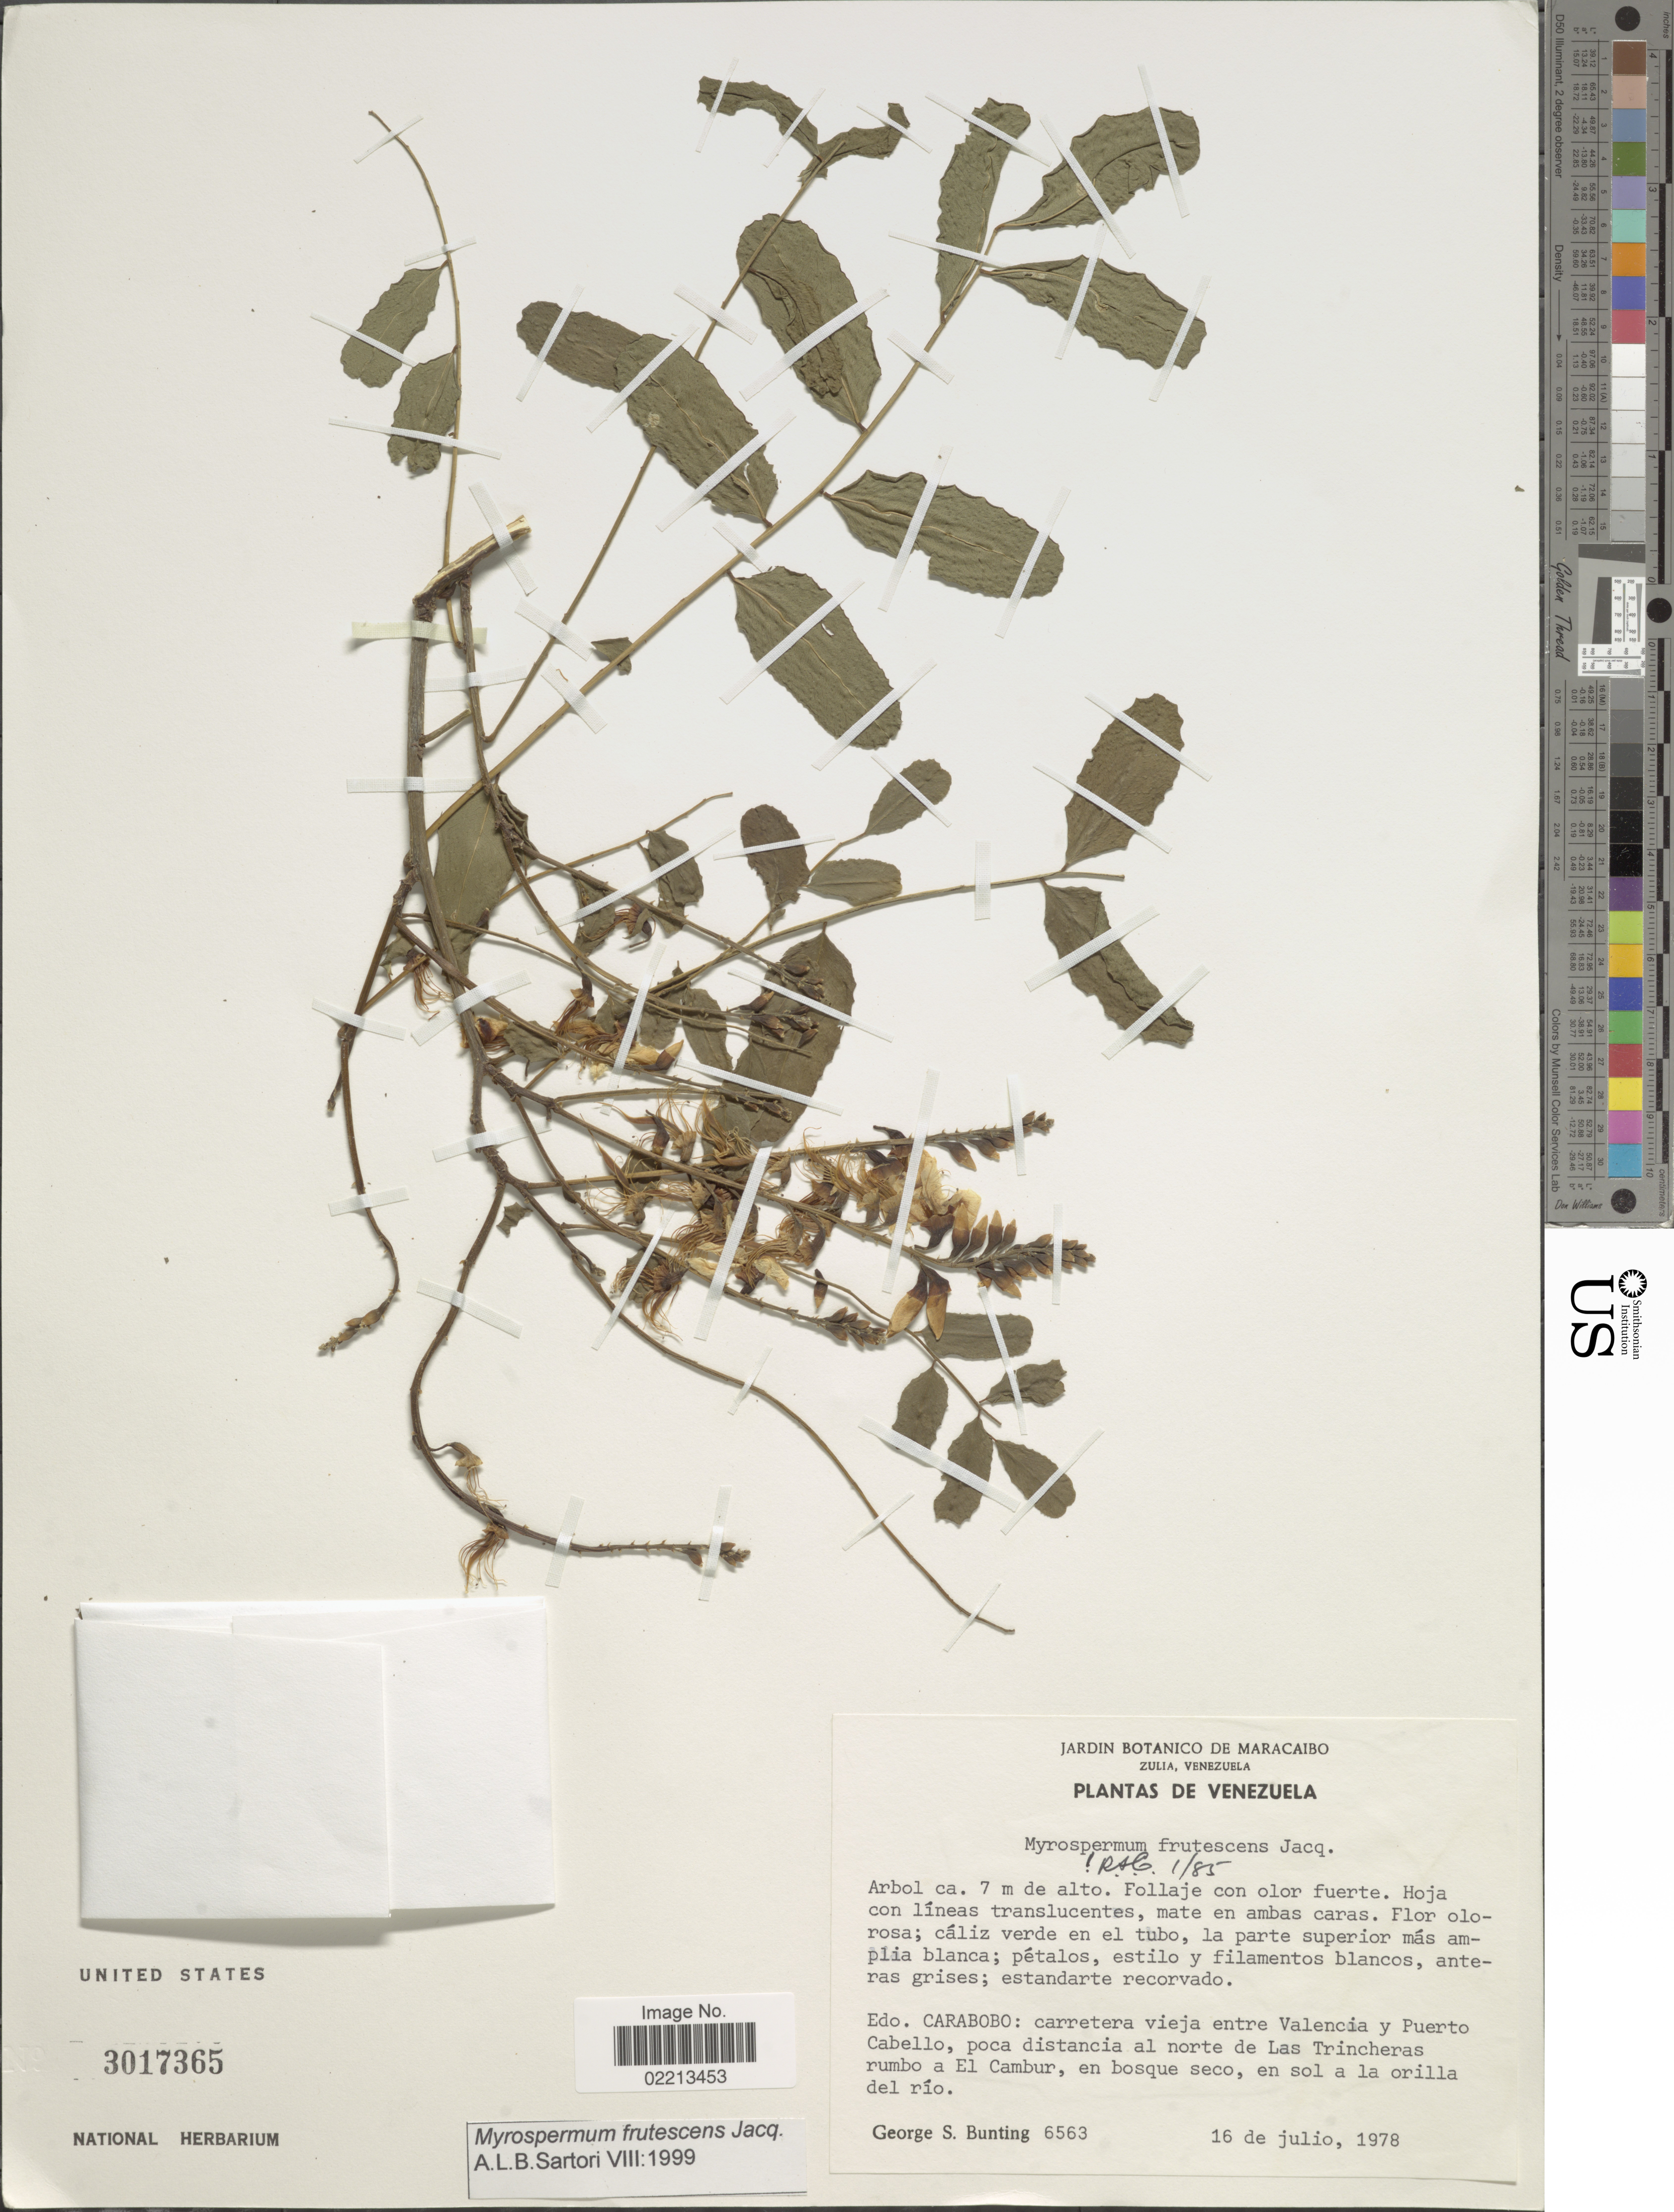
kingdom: Plantae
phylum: Tracheophyta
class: Magnoliopsida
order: Fabales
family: Fabaceae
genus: Myrospermum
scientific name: Myrospermum frutescens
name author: Jacq.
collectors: G. S. Bunting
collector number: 6563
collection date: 1978-07-16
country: Venezuela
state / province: Carabobo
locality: Carretera vieja entre Valencia y Puerto Cabello, poca distancia al norte de Las Trincheras rumbo a El Cambur, en bosque seco, en sol a la orilla del rio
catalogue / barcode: US 3017365